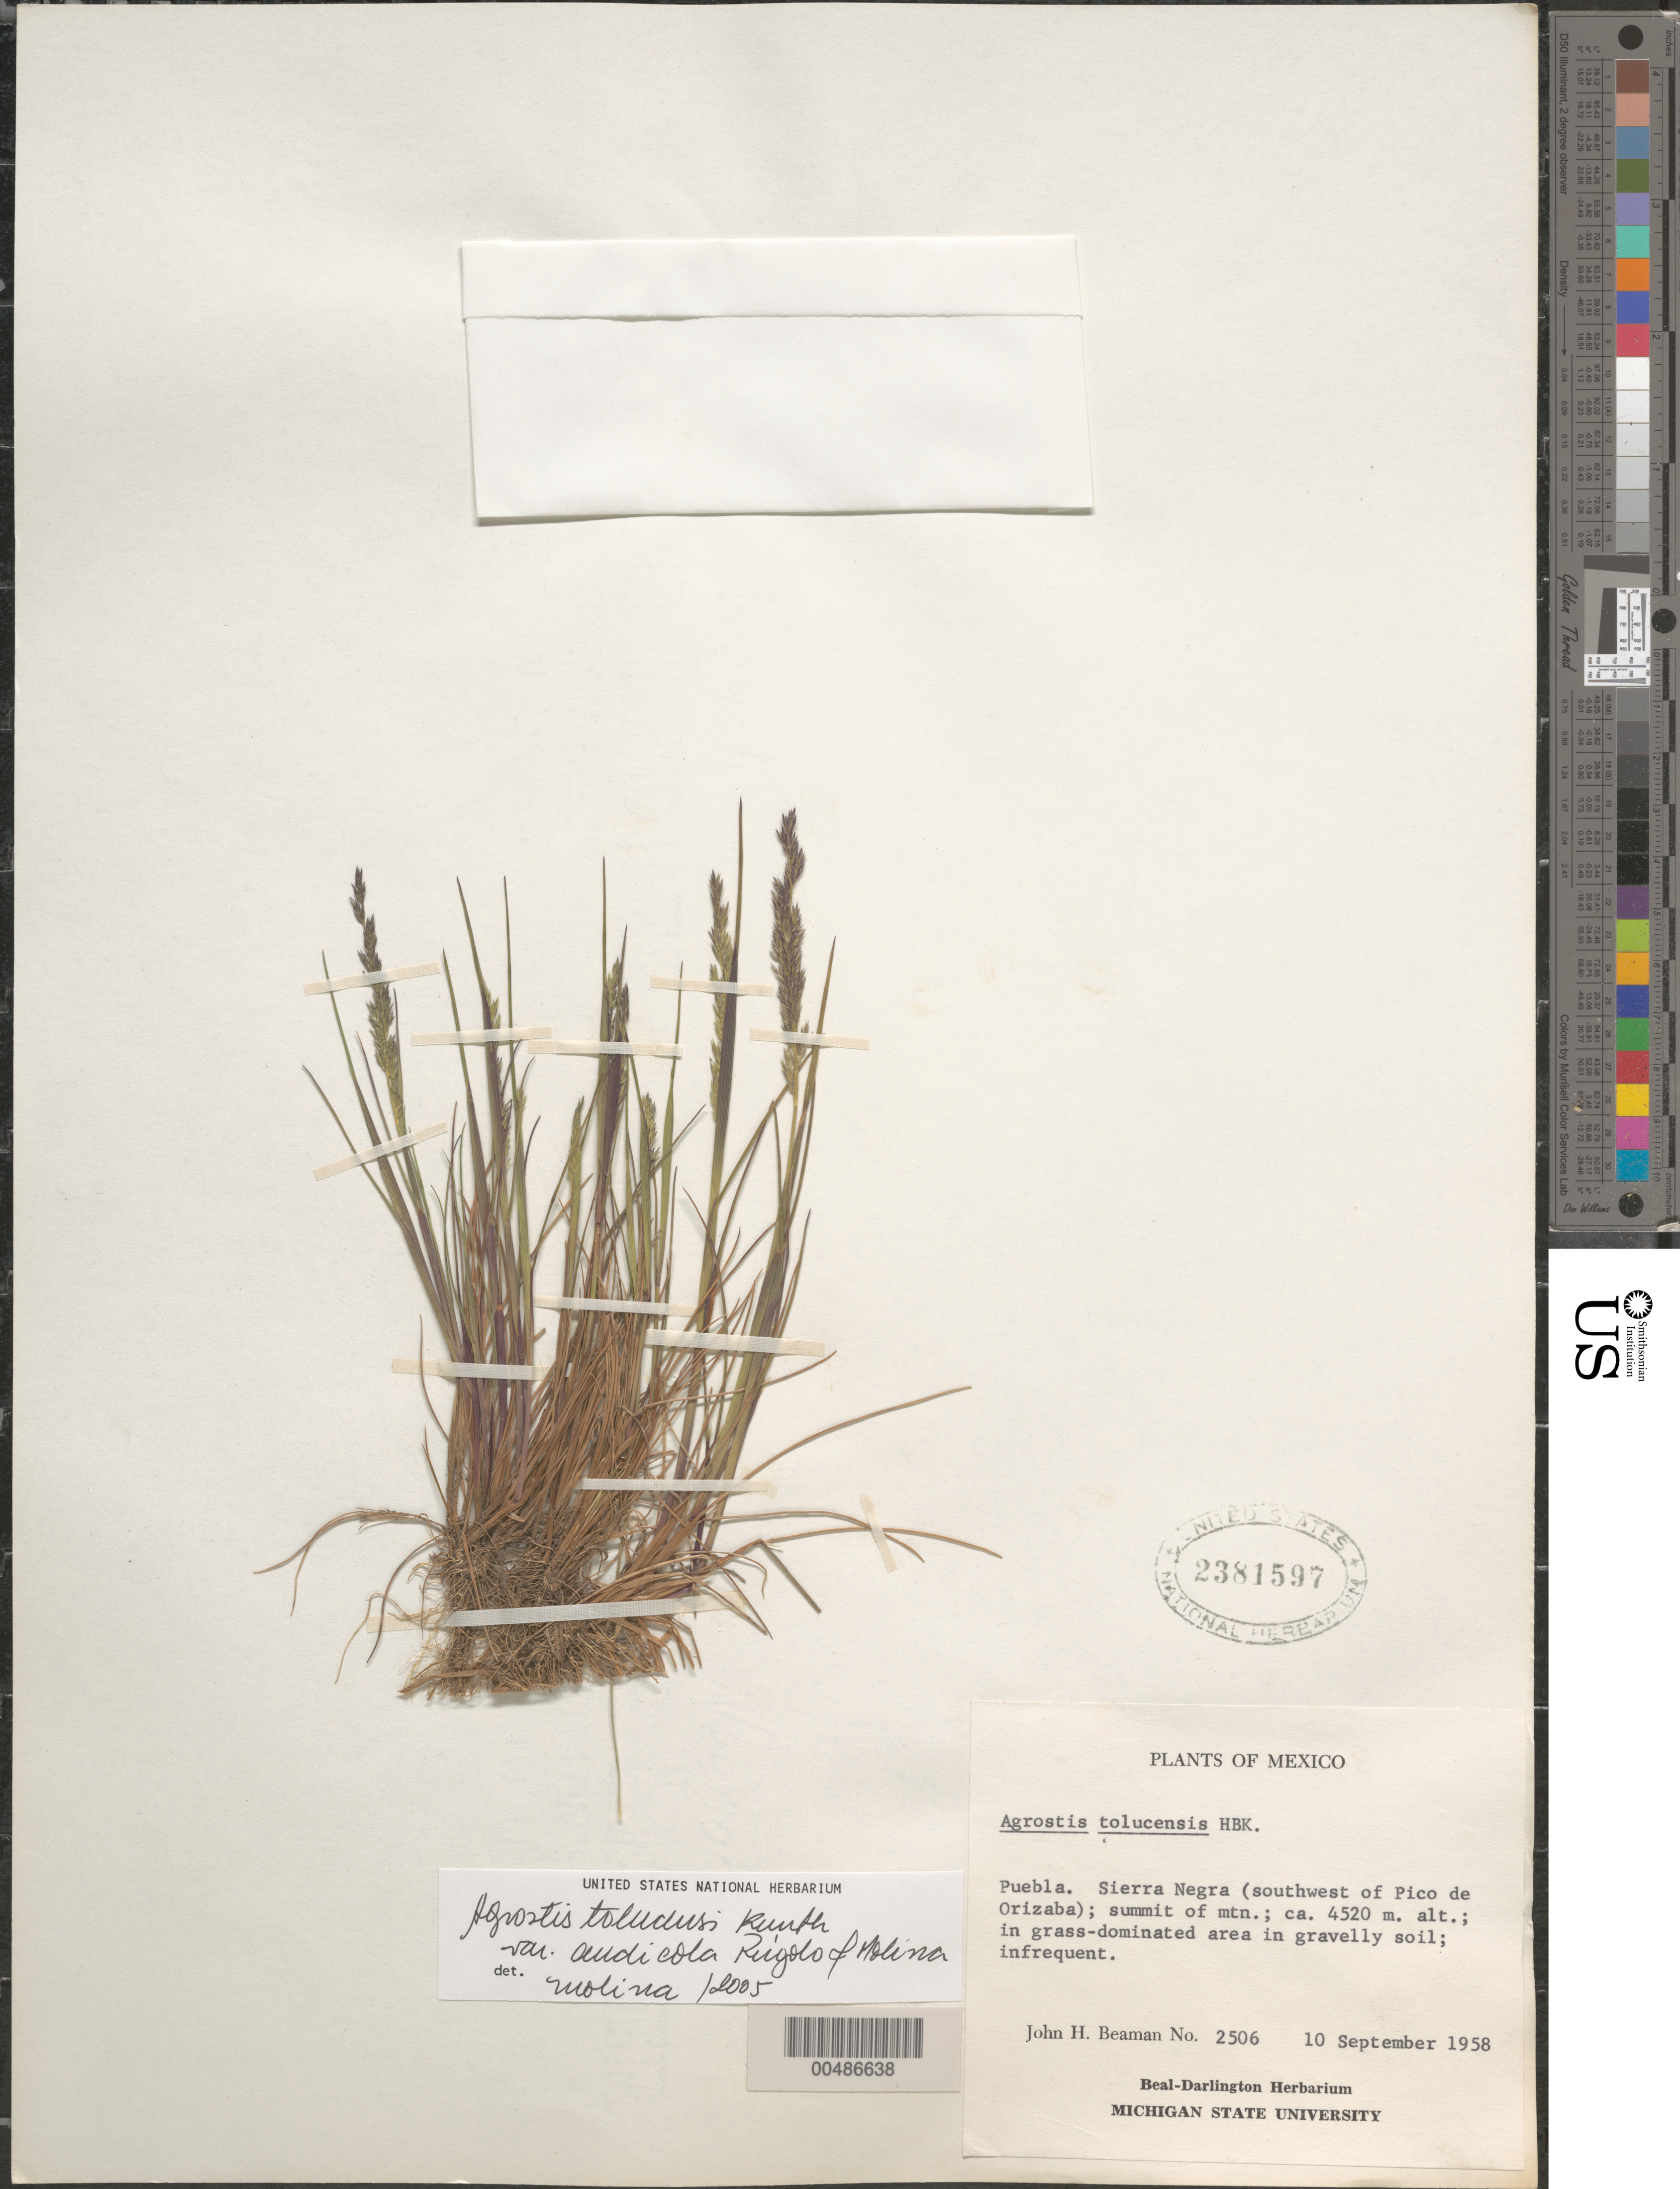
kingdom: Plantae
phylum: Tracheophyta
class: Liliopsida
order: Poales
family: Poaceae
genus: Agrostis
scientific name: Agrostis tolucensis Kunth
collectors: J. H. Beaman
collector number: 2506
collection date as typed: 10 Sep 1958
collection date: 1958-09-10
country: Mexico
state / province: Puebla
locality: Sierra Negra (SW of Pico de Orizaba); summit of mtn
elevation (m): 4520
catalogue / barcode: US 2381597